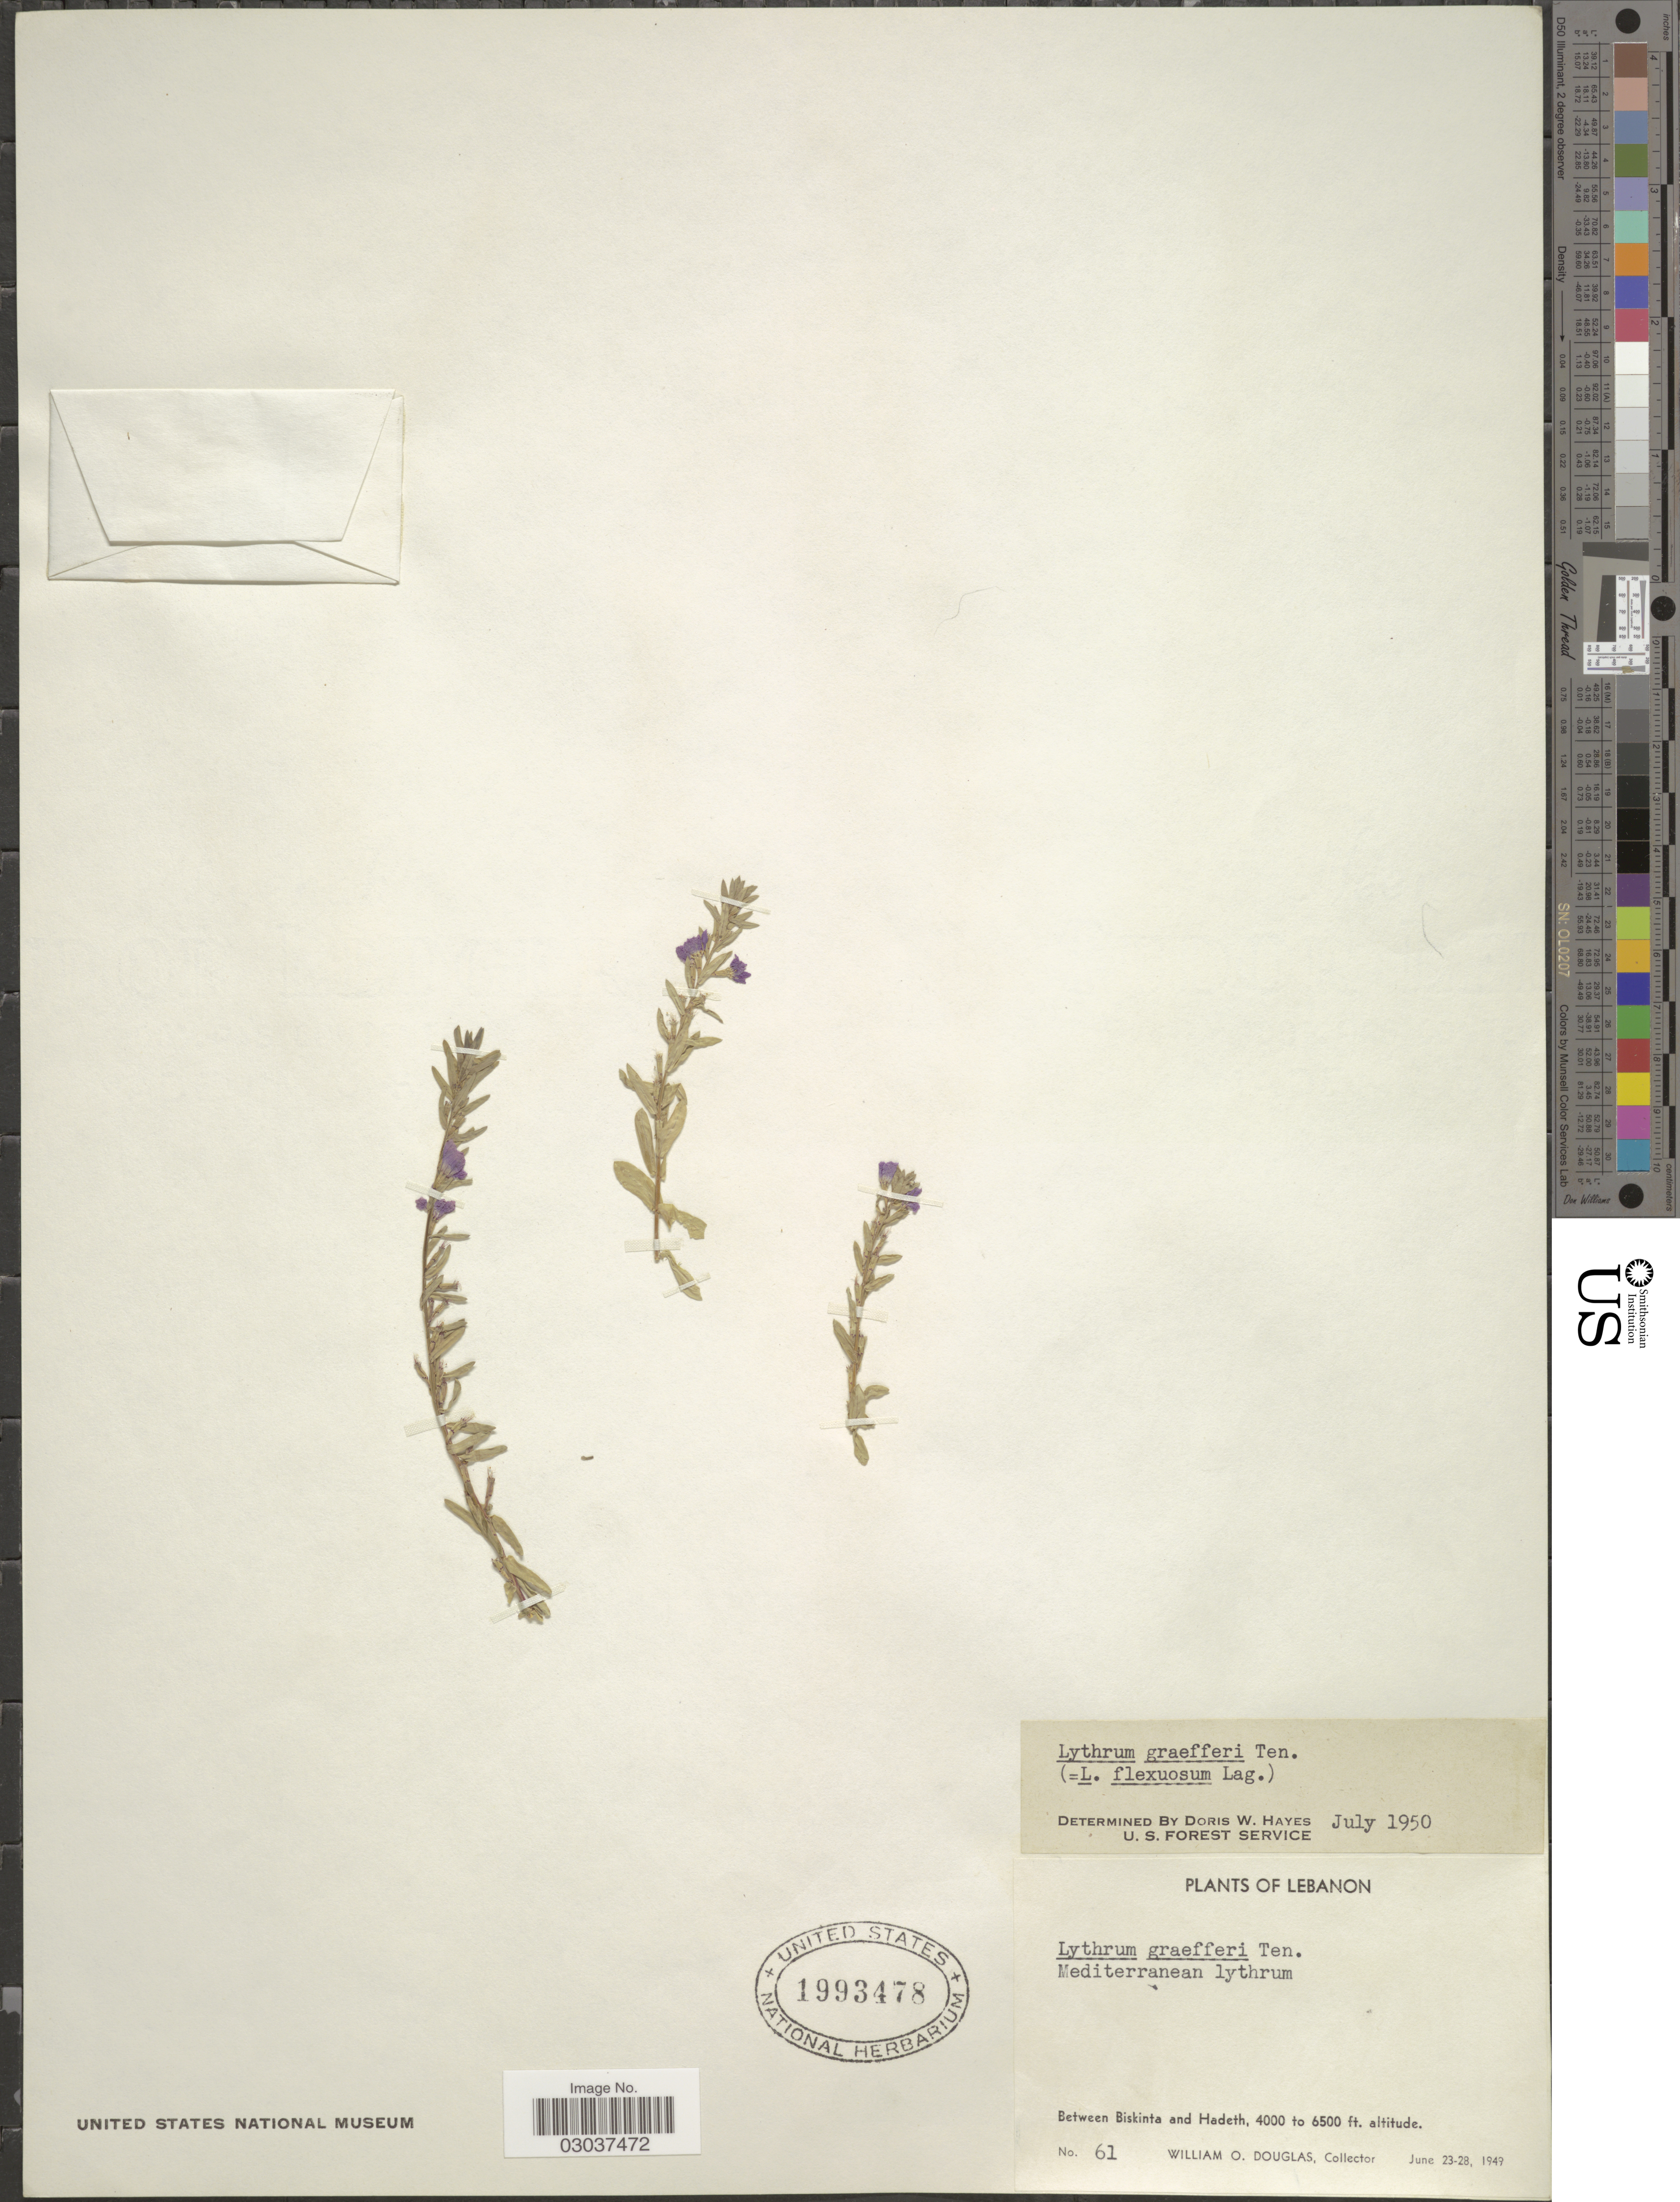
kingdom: Plantae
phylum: Tracheophyta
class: Magnoliopsida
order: Myrtales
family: Lythraceae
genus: Lythrum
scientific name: Lythrum graefferi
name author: Ten.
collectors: W. Douglas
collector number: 61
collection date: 1949-06-23/1949-06-28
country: Lebanon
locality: Between Biskinta and Hadeth.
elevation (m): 1219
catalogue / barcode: US 1993478